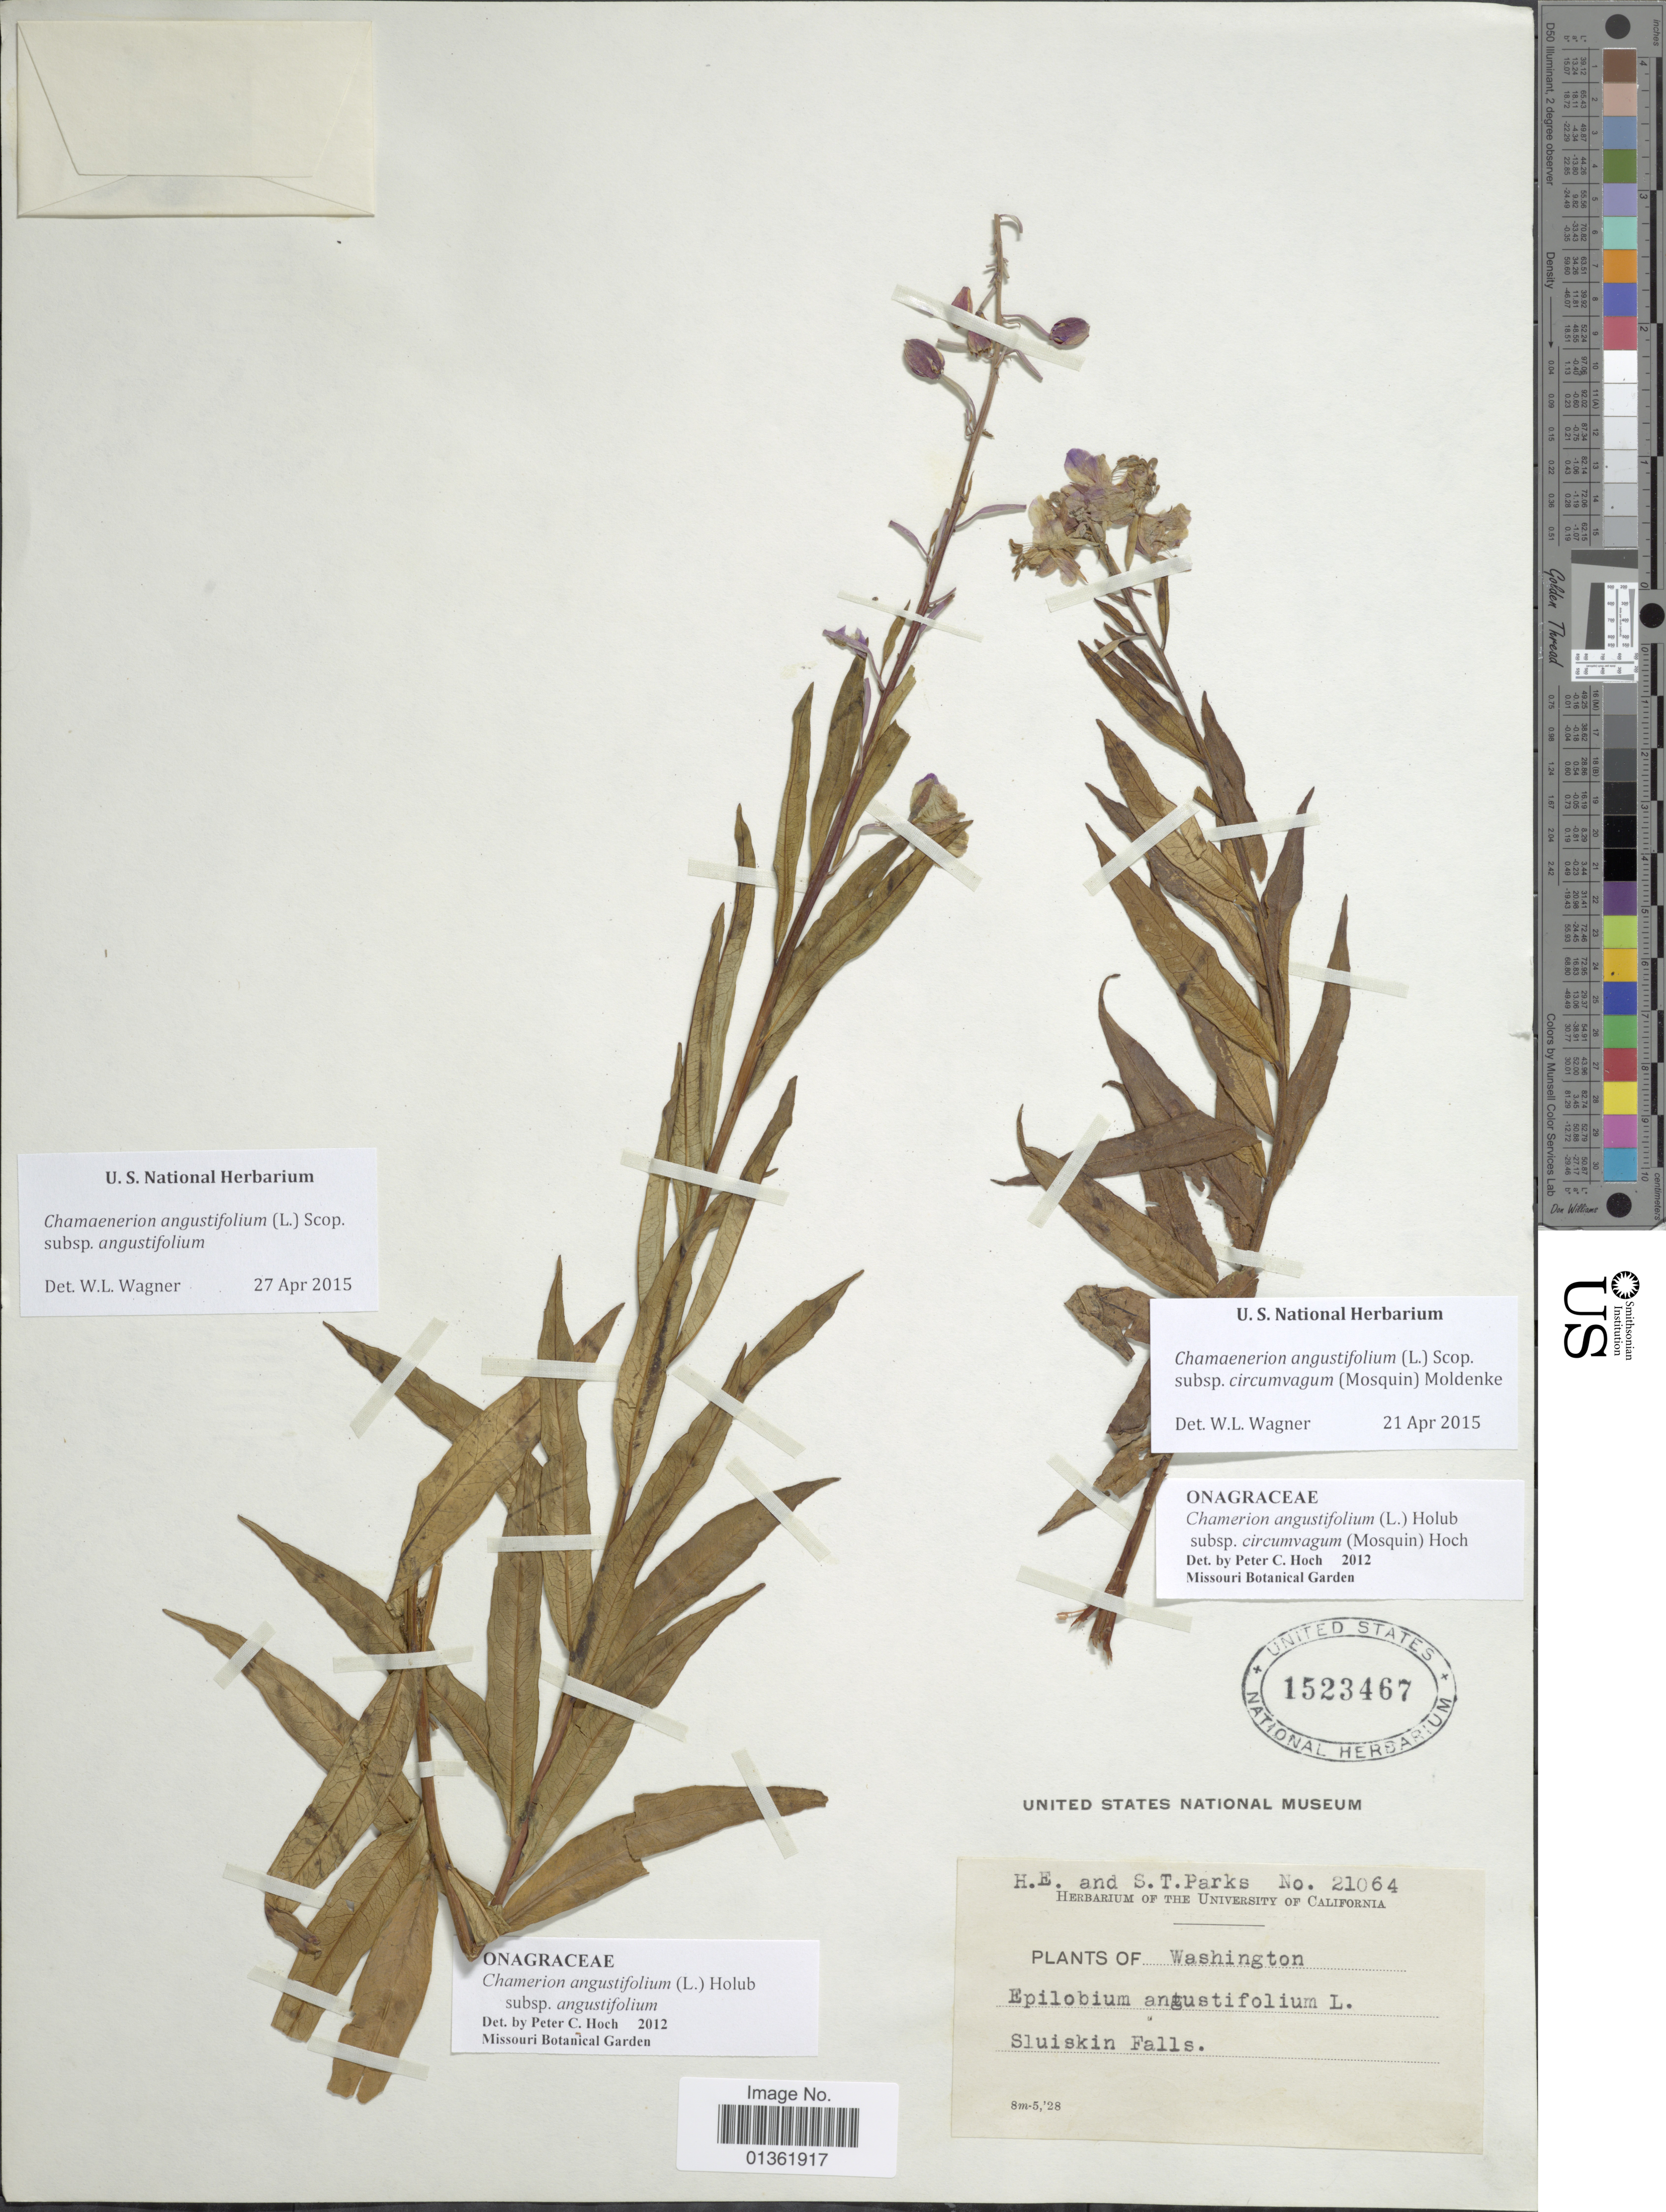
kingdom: Plantae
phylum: Tracheophyta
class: Magnoliopsida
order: Myrtales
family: Onagraceae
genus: Chamaenerion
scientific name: Chamaenerion angustifolium subsp. circumvagum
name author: (Mosquin) Moldenke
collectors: H. E. Parks & S. Parks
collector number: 21064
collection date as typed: Transcribed d/m/y: 5/8/28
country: United States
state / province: Washington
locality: Sluiskin Falls.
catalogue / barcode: US 1523467